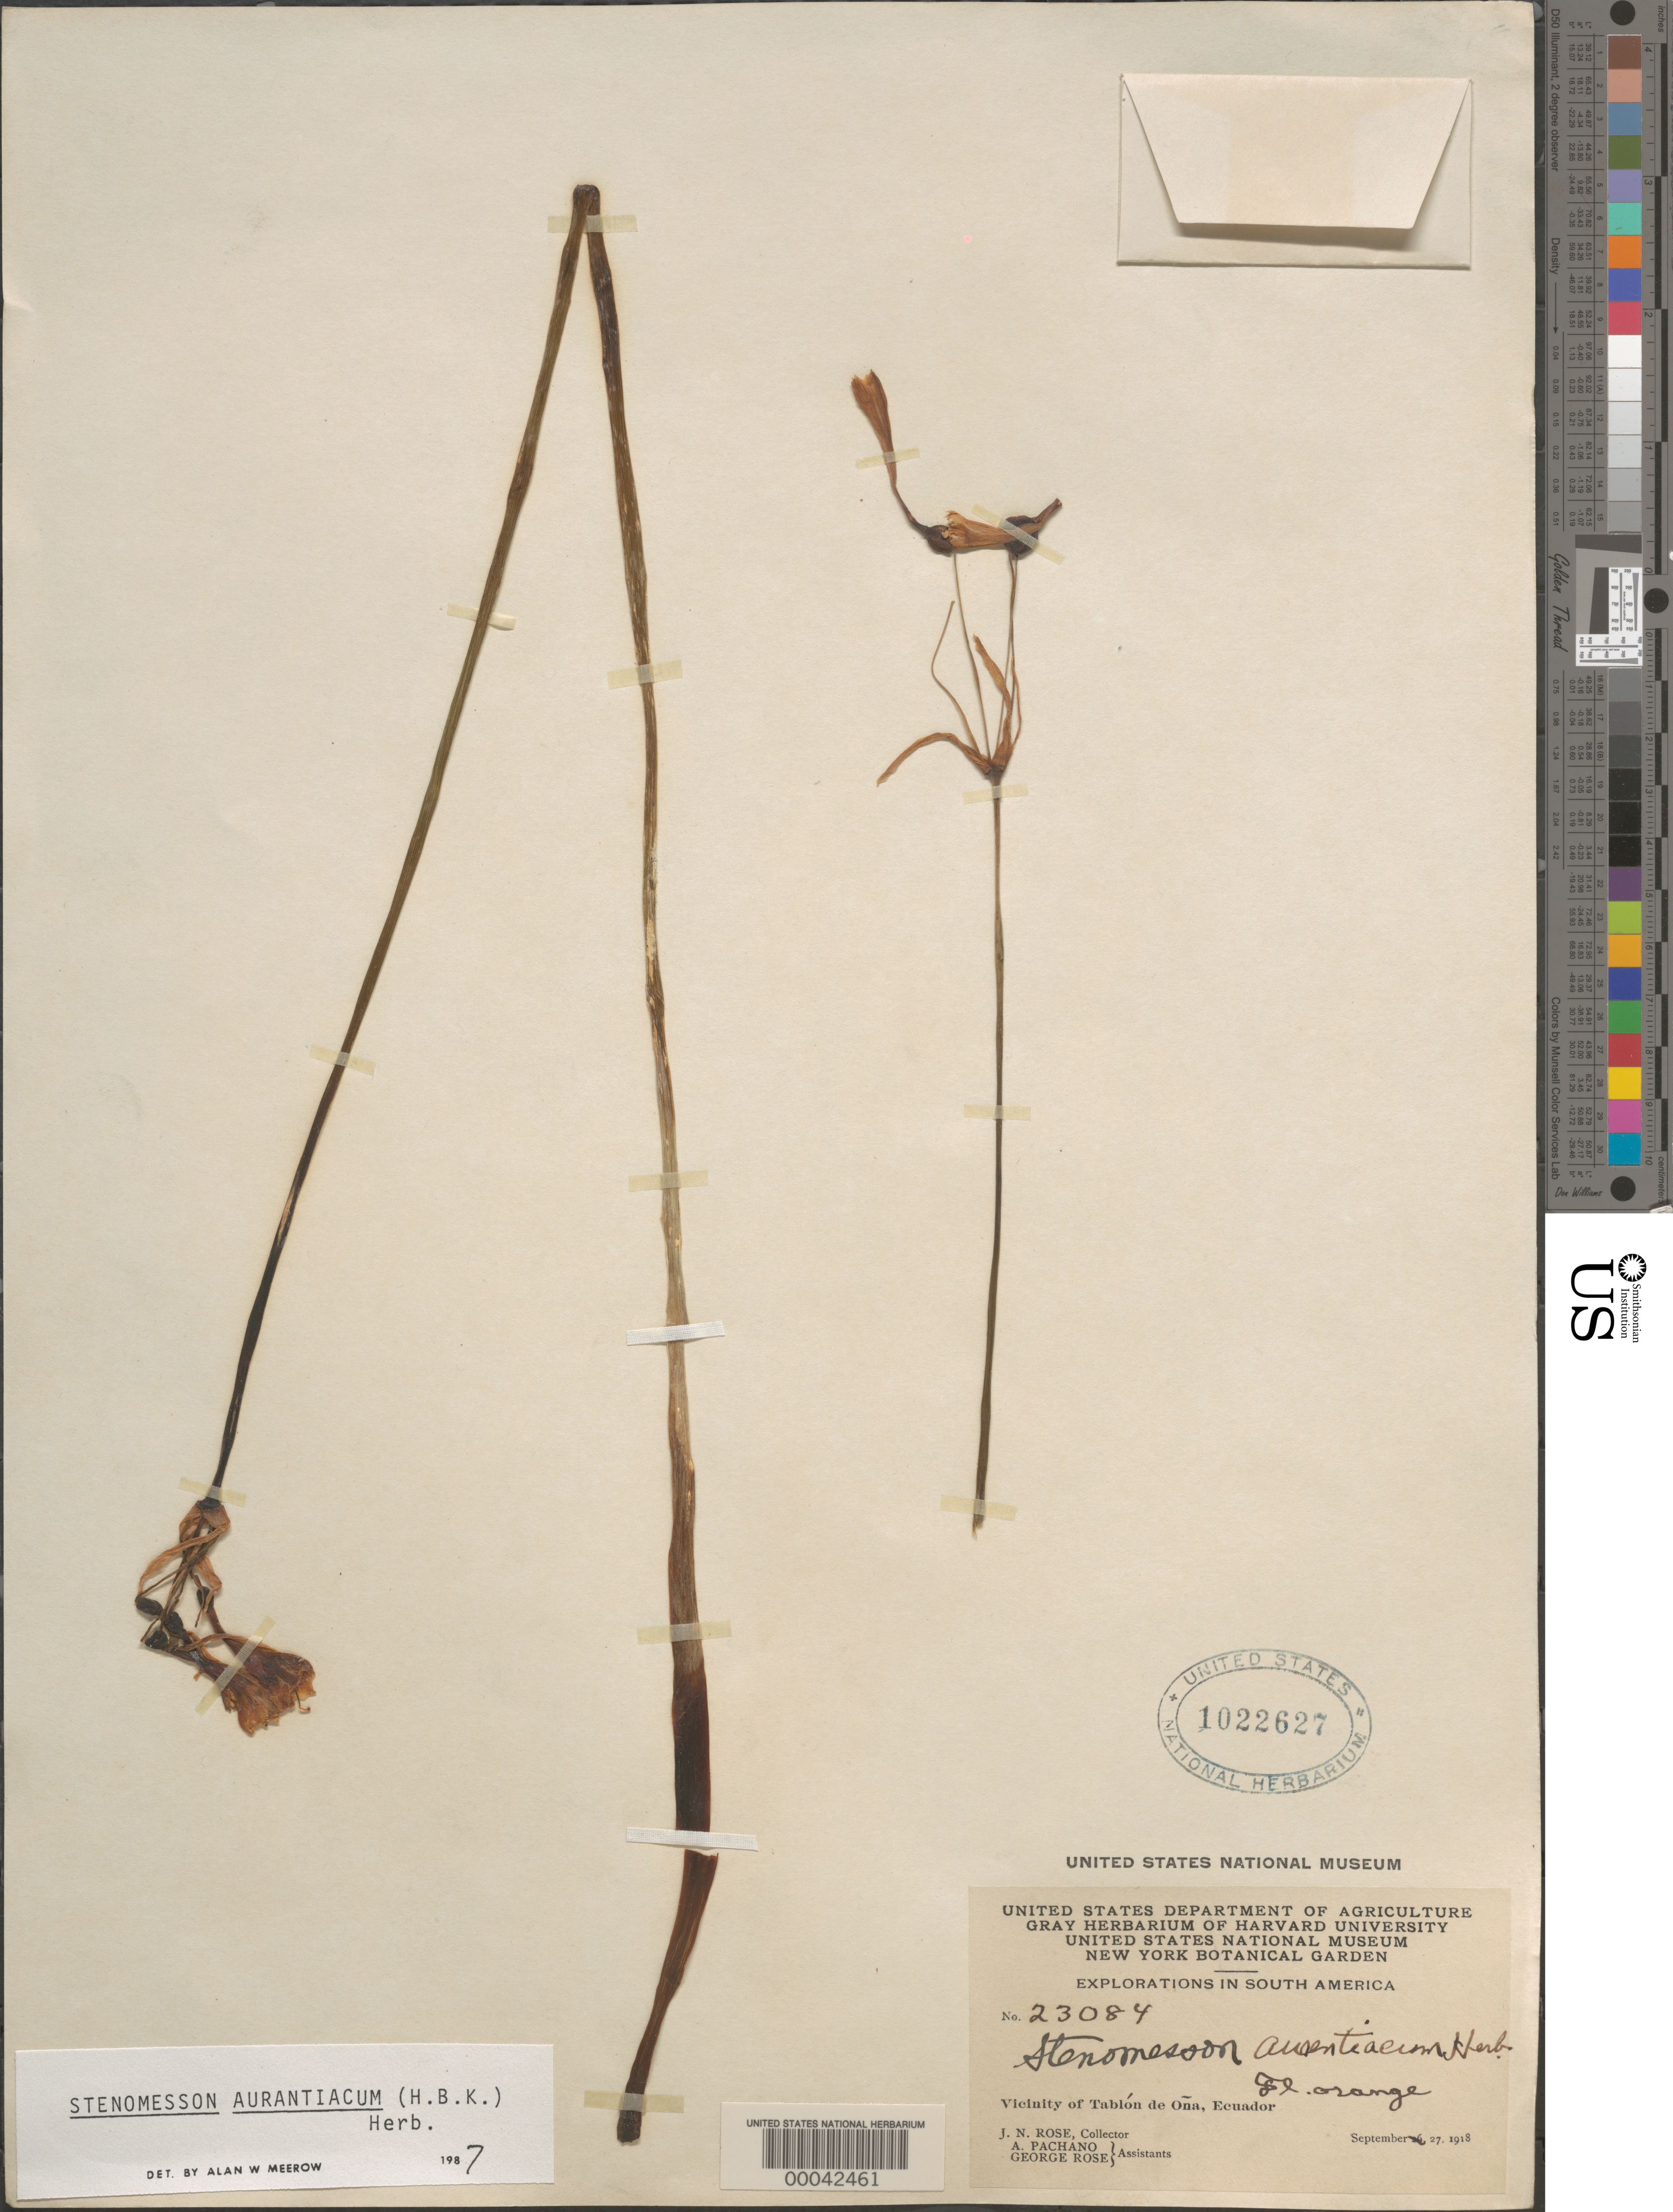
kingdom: Plantae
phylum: Tracheophyta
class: Liliopsida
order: Asparagales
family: Amaryllidaceae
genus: Stenomesson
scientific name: Stenomesson aurantiacum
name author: (Kunth) Herb.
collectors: J. N. Rose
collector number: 23084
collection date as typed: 27 Sep 1918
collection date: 1918-09-27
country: Ecuador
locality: Vicinity of Tablon de ona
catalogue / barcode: US 1022627